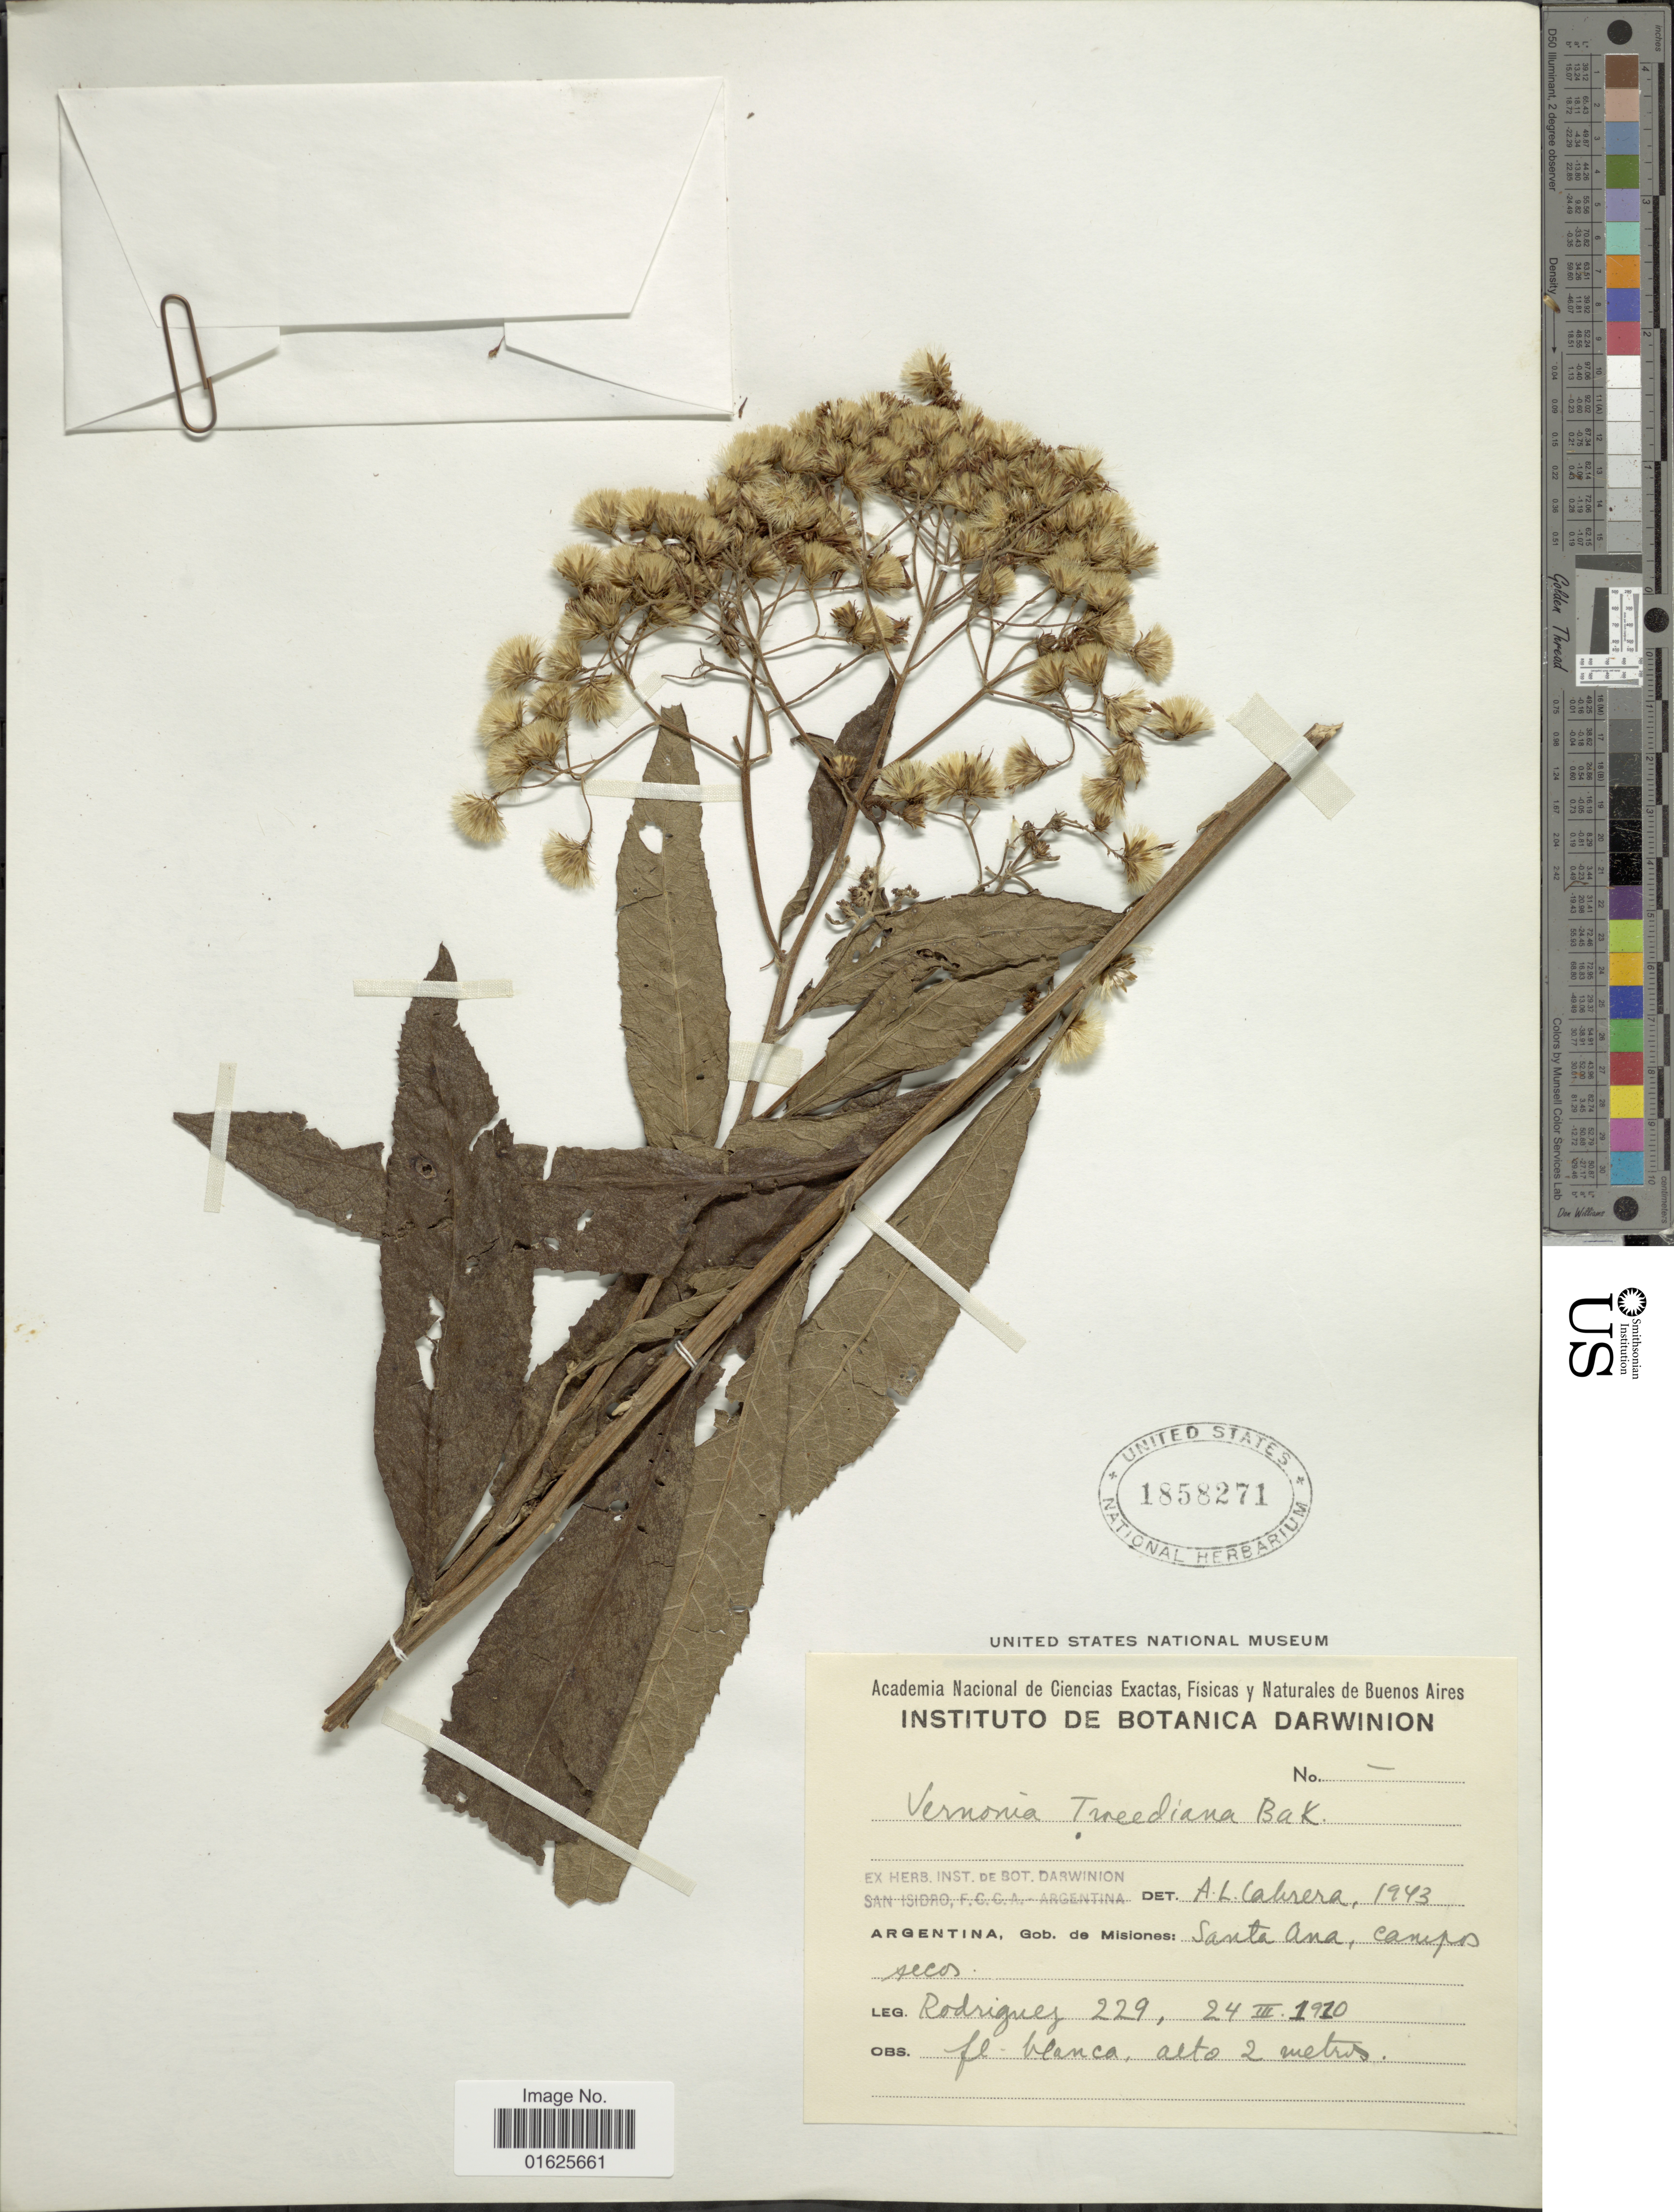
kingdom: Plantae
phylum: Tracheophyta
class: Magnoliopsida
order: Asterales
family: Asteraceae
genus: Vernonanthura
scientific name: Vernonanthura tweedieana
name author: (Baker) H. Rob.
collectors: Rodriguez, --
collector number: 229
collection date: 1910-03-24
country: Argentina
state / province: Misiones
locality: Gob. de Misiones: Santa Ana, camps secos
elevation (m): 2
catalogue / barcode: US 1858271